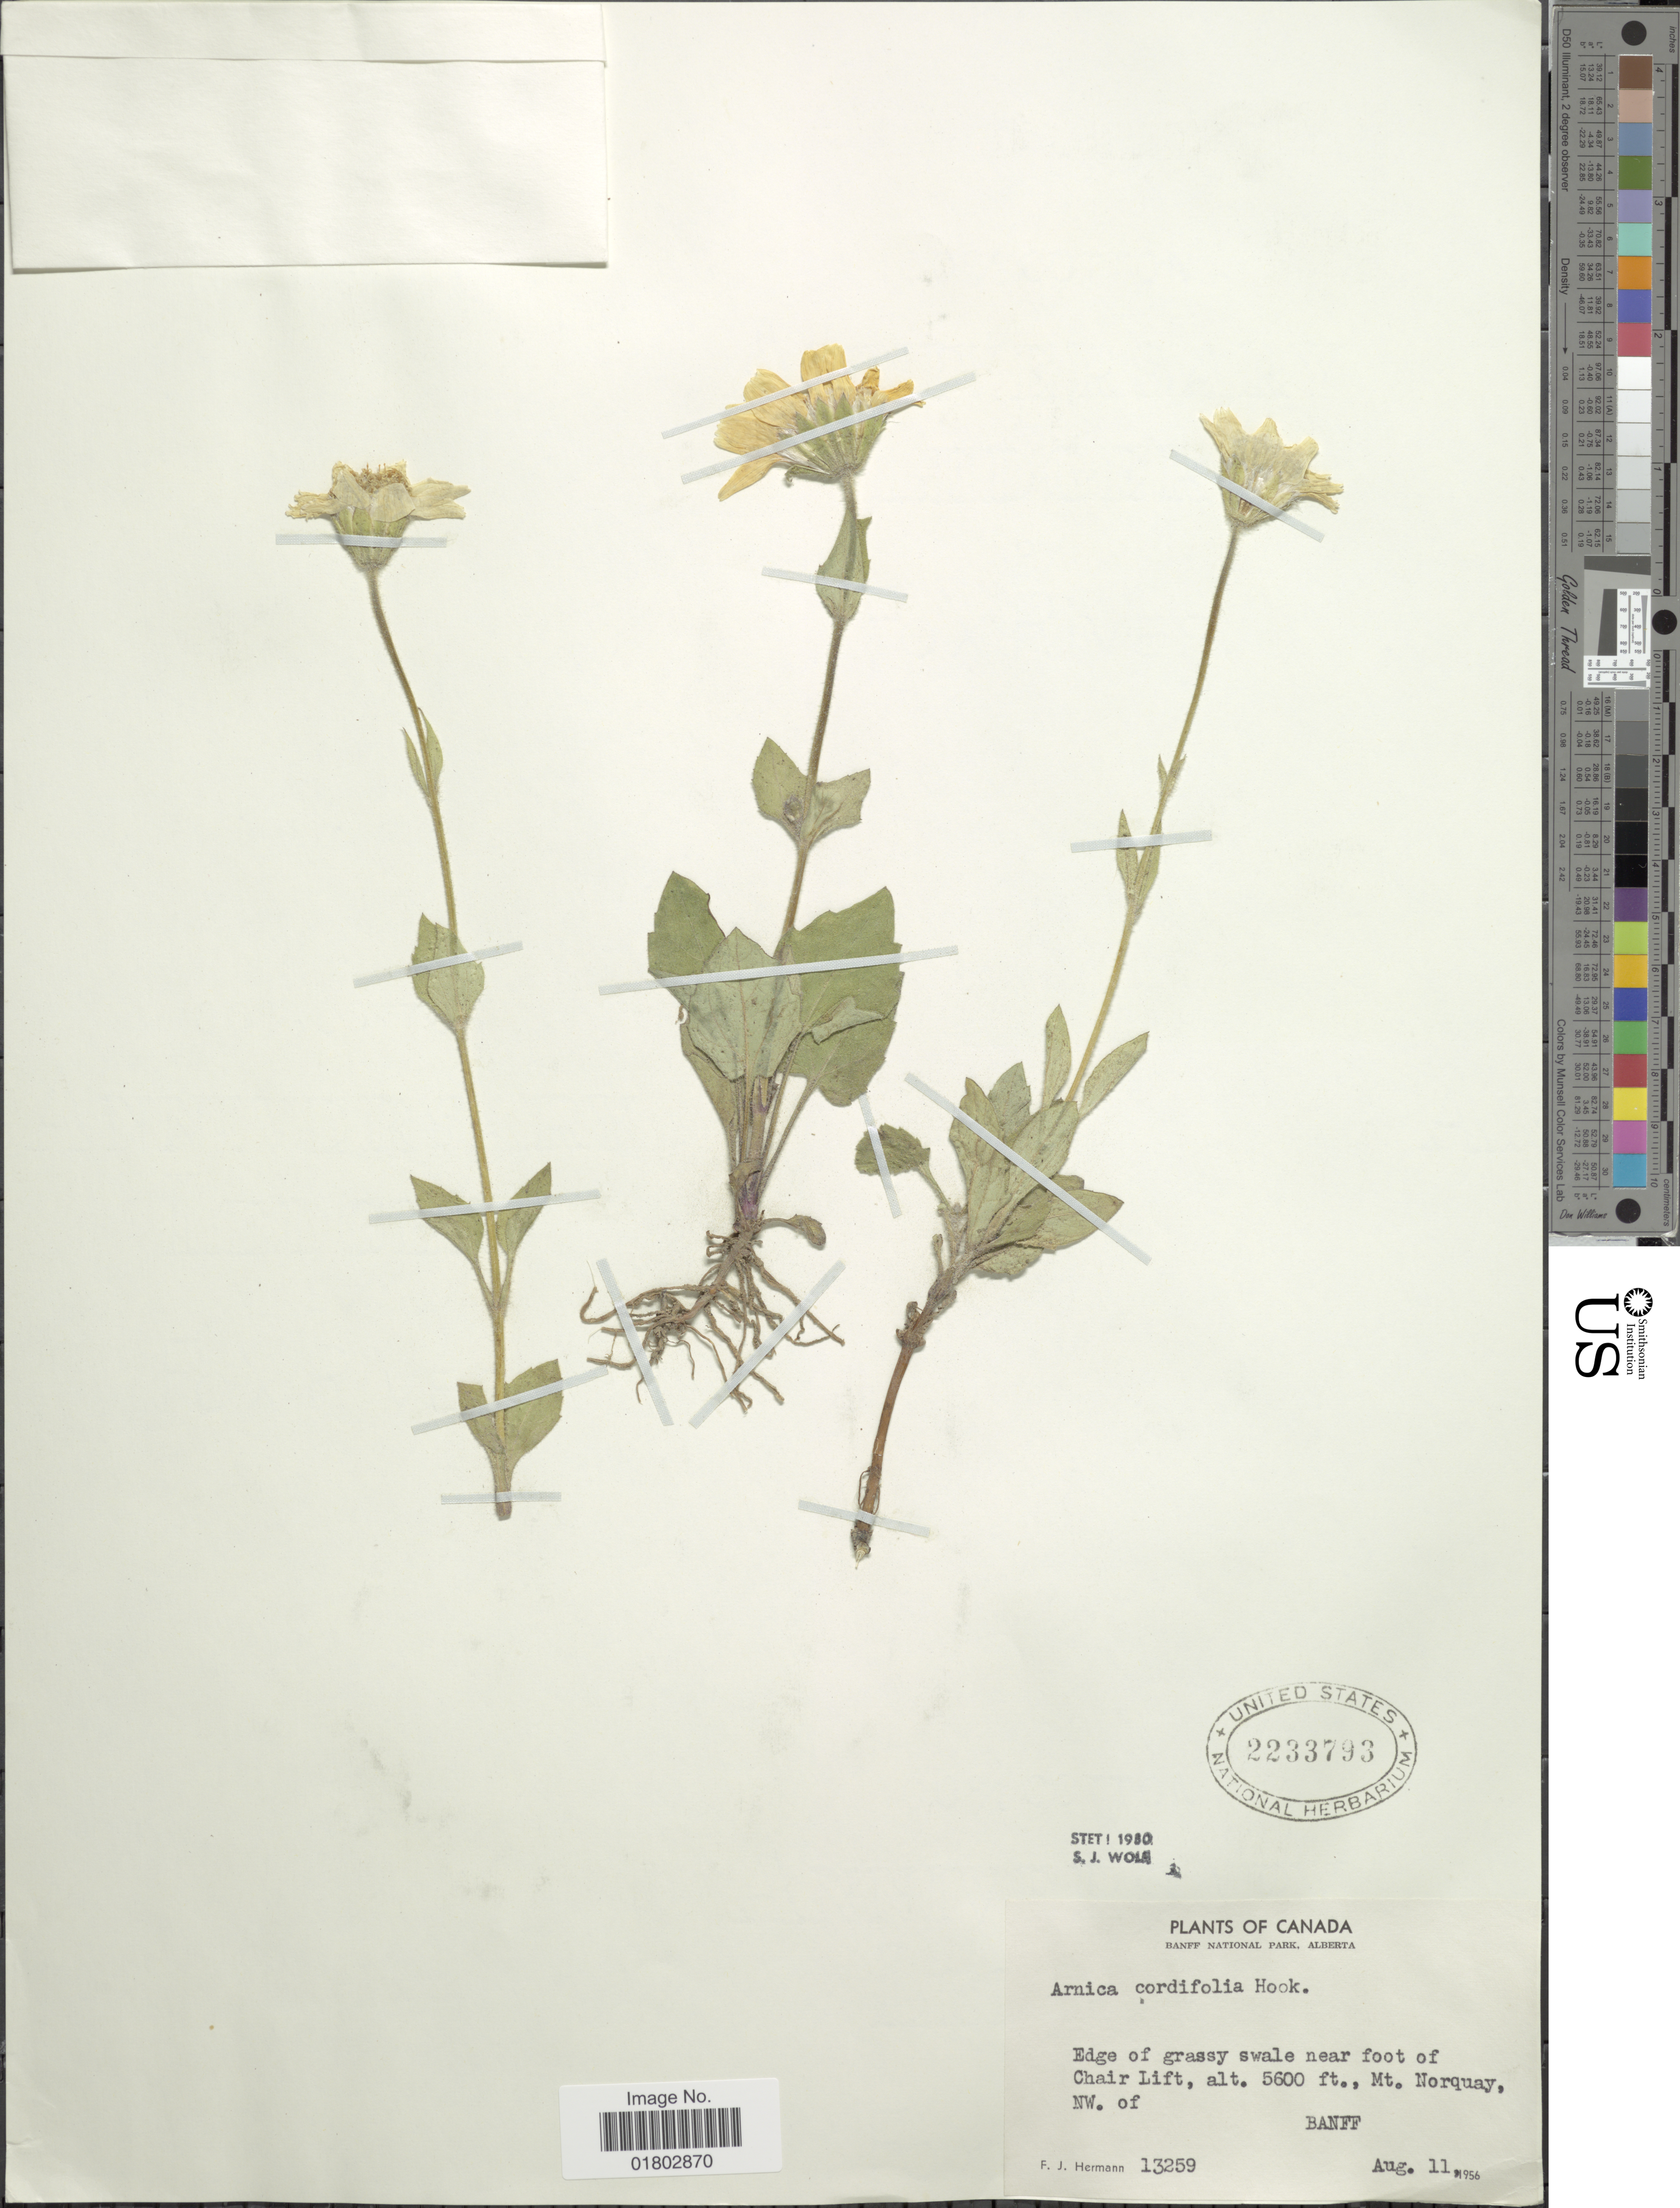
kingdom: Plantae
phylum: Tracheophyta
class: Magnoliopsida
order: Asterales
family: Asteraceae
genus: Arnica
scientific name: Arnica cordifolia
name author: Hook.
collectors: F. J. Hermann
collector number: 13259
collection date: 1956-08-11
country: Canada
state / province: Alberta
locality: Banff National Park, Edge of grassy swale near foot of Chair Lift., Mt Norquay, NW of Banff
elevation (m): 1707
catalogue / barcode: US 2233793